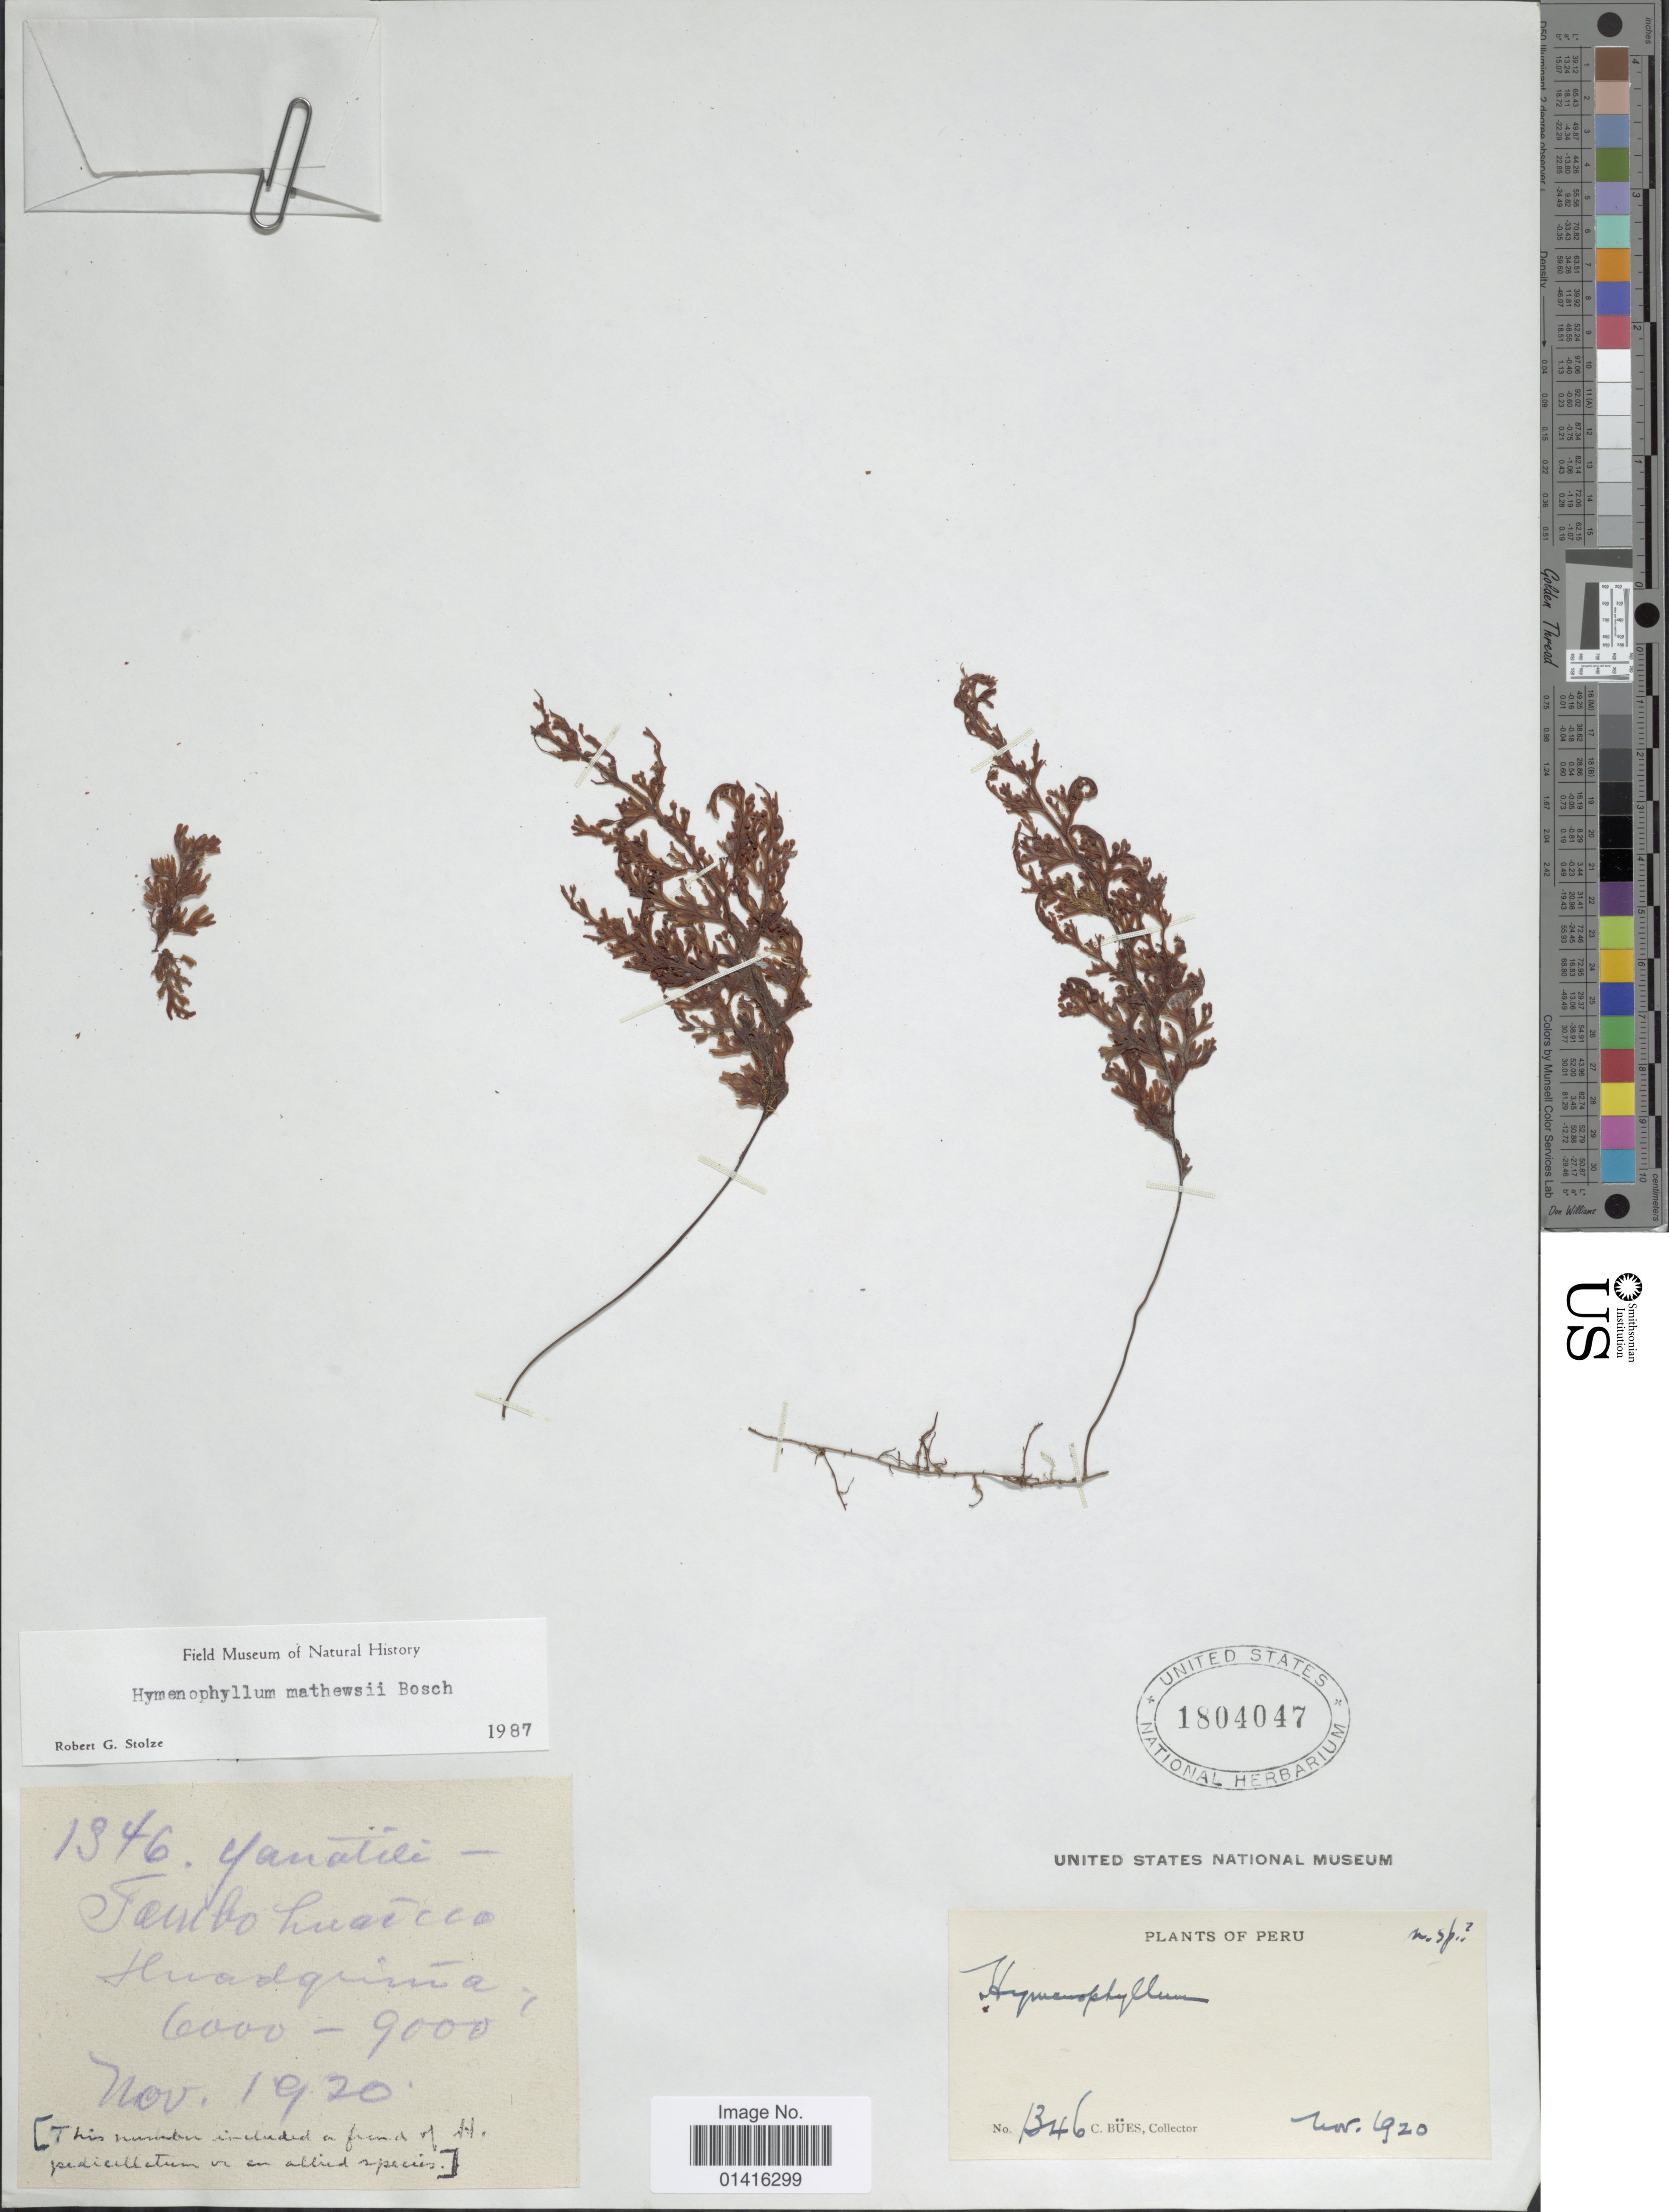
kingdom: Plantae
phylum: Tracheophyta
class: Polypodiopsida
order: Hymenophyllales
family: Hymenophyllaceae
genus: Hymenophyllum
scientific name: Hymenophyllum matthewsii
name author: Bosch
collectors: C. Bues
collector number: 1346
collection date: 1920-11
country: Peru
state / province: Cusco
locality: Yanatili - Tambo huaicco, Huadquiña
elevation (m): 1829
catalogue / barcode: US 1804047